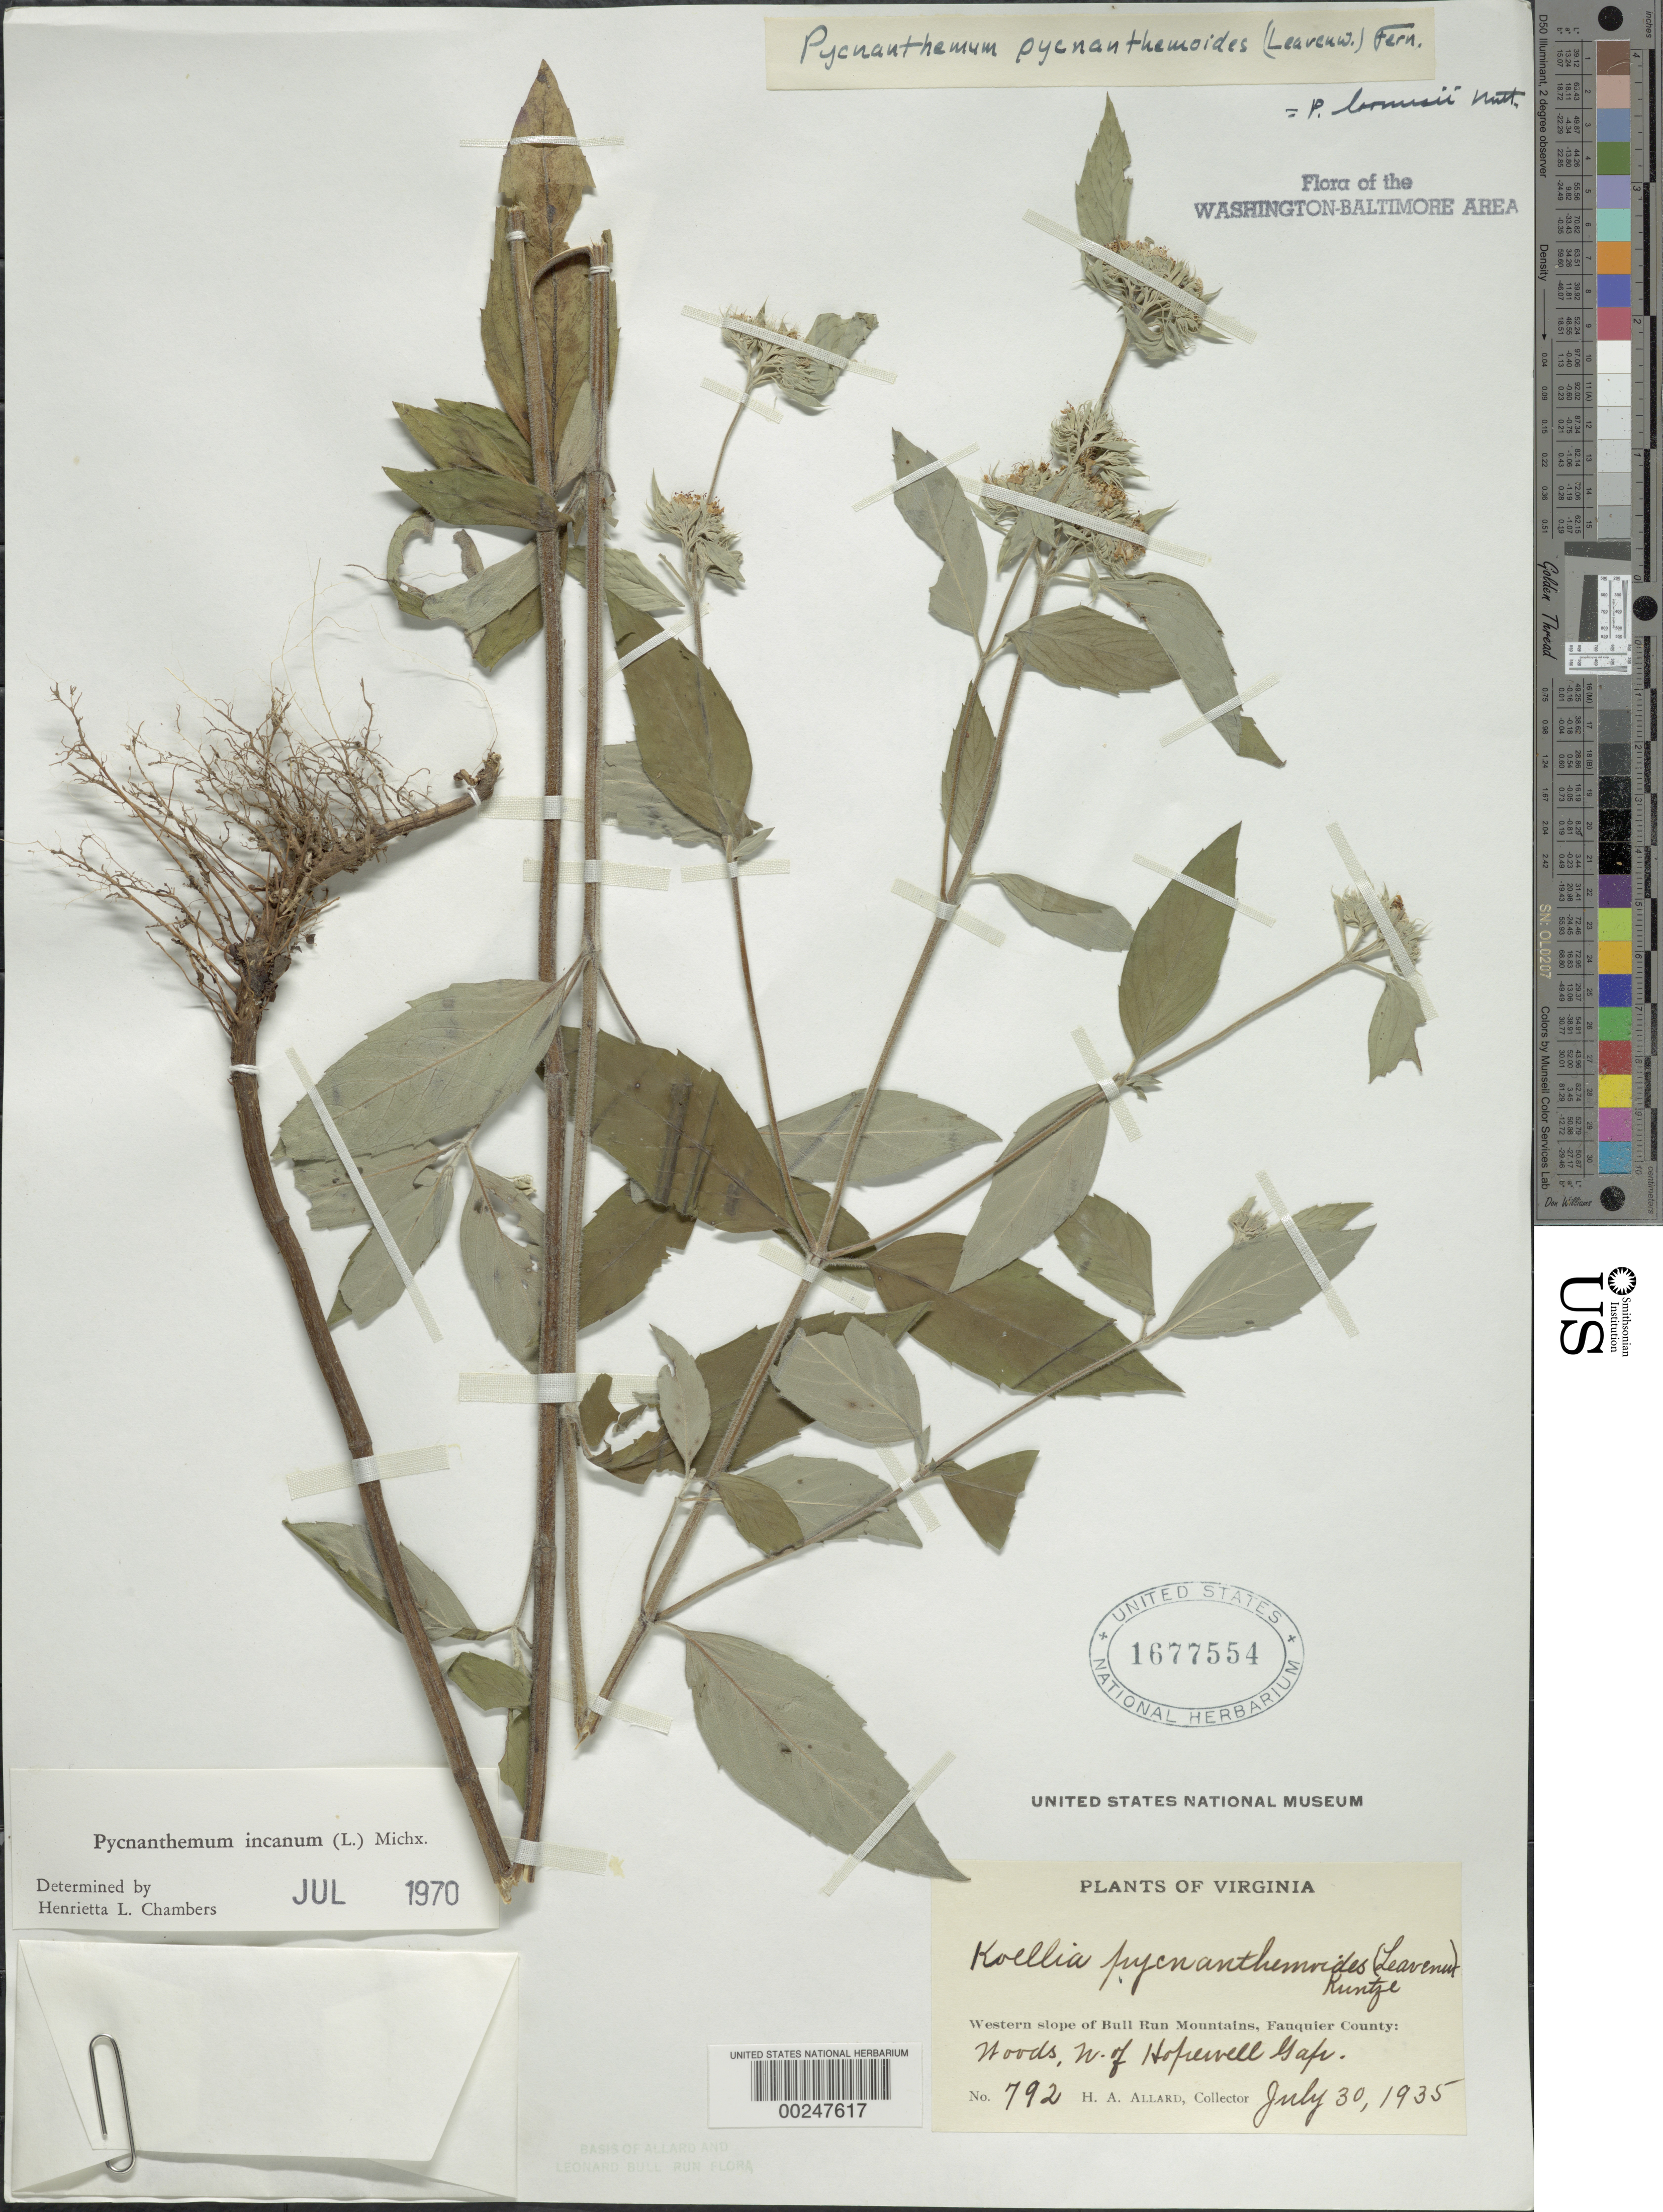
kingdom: Plantae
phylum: Tracheophyta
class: Magnoliopsida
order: Lamiales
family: Lamiaceae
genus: Pycnanthemum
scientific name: Pycnanthemum incanum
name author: (L.) Michx.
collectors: H. A. Allard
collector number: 792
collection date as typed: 30 Jul 1935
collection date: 1935-07-30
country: United States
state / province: Virginia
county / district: Fauquier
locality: Western slope of Bull Mt, N of Hopewell Gap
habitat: Woods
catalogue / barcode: US 1677554